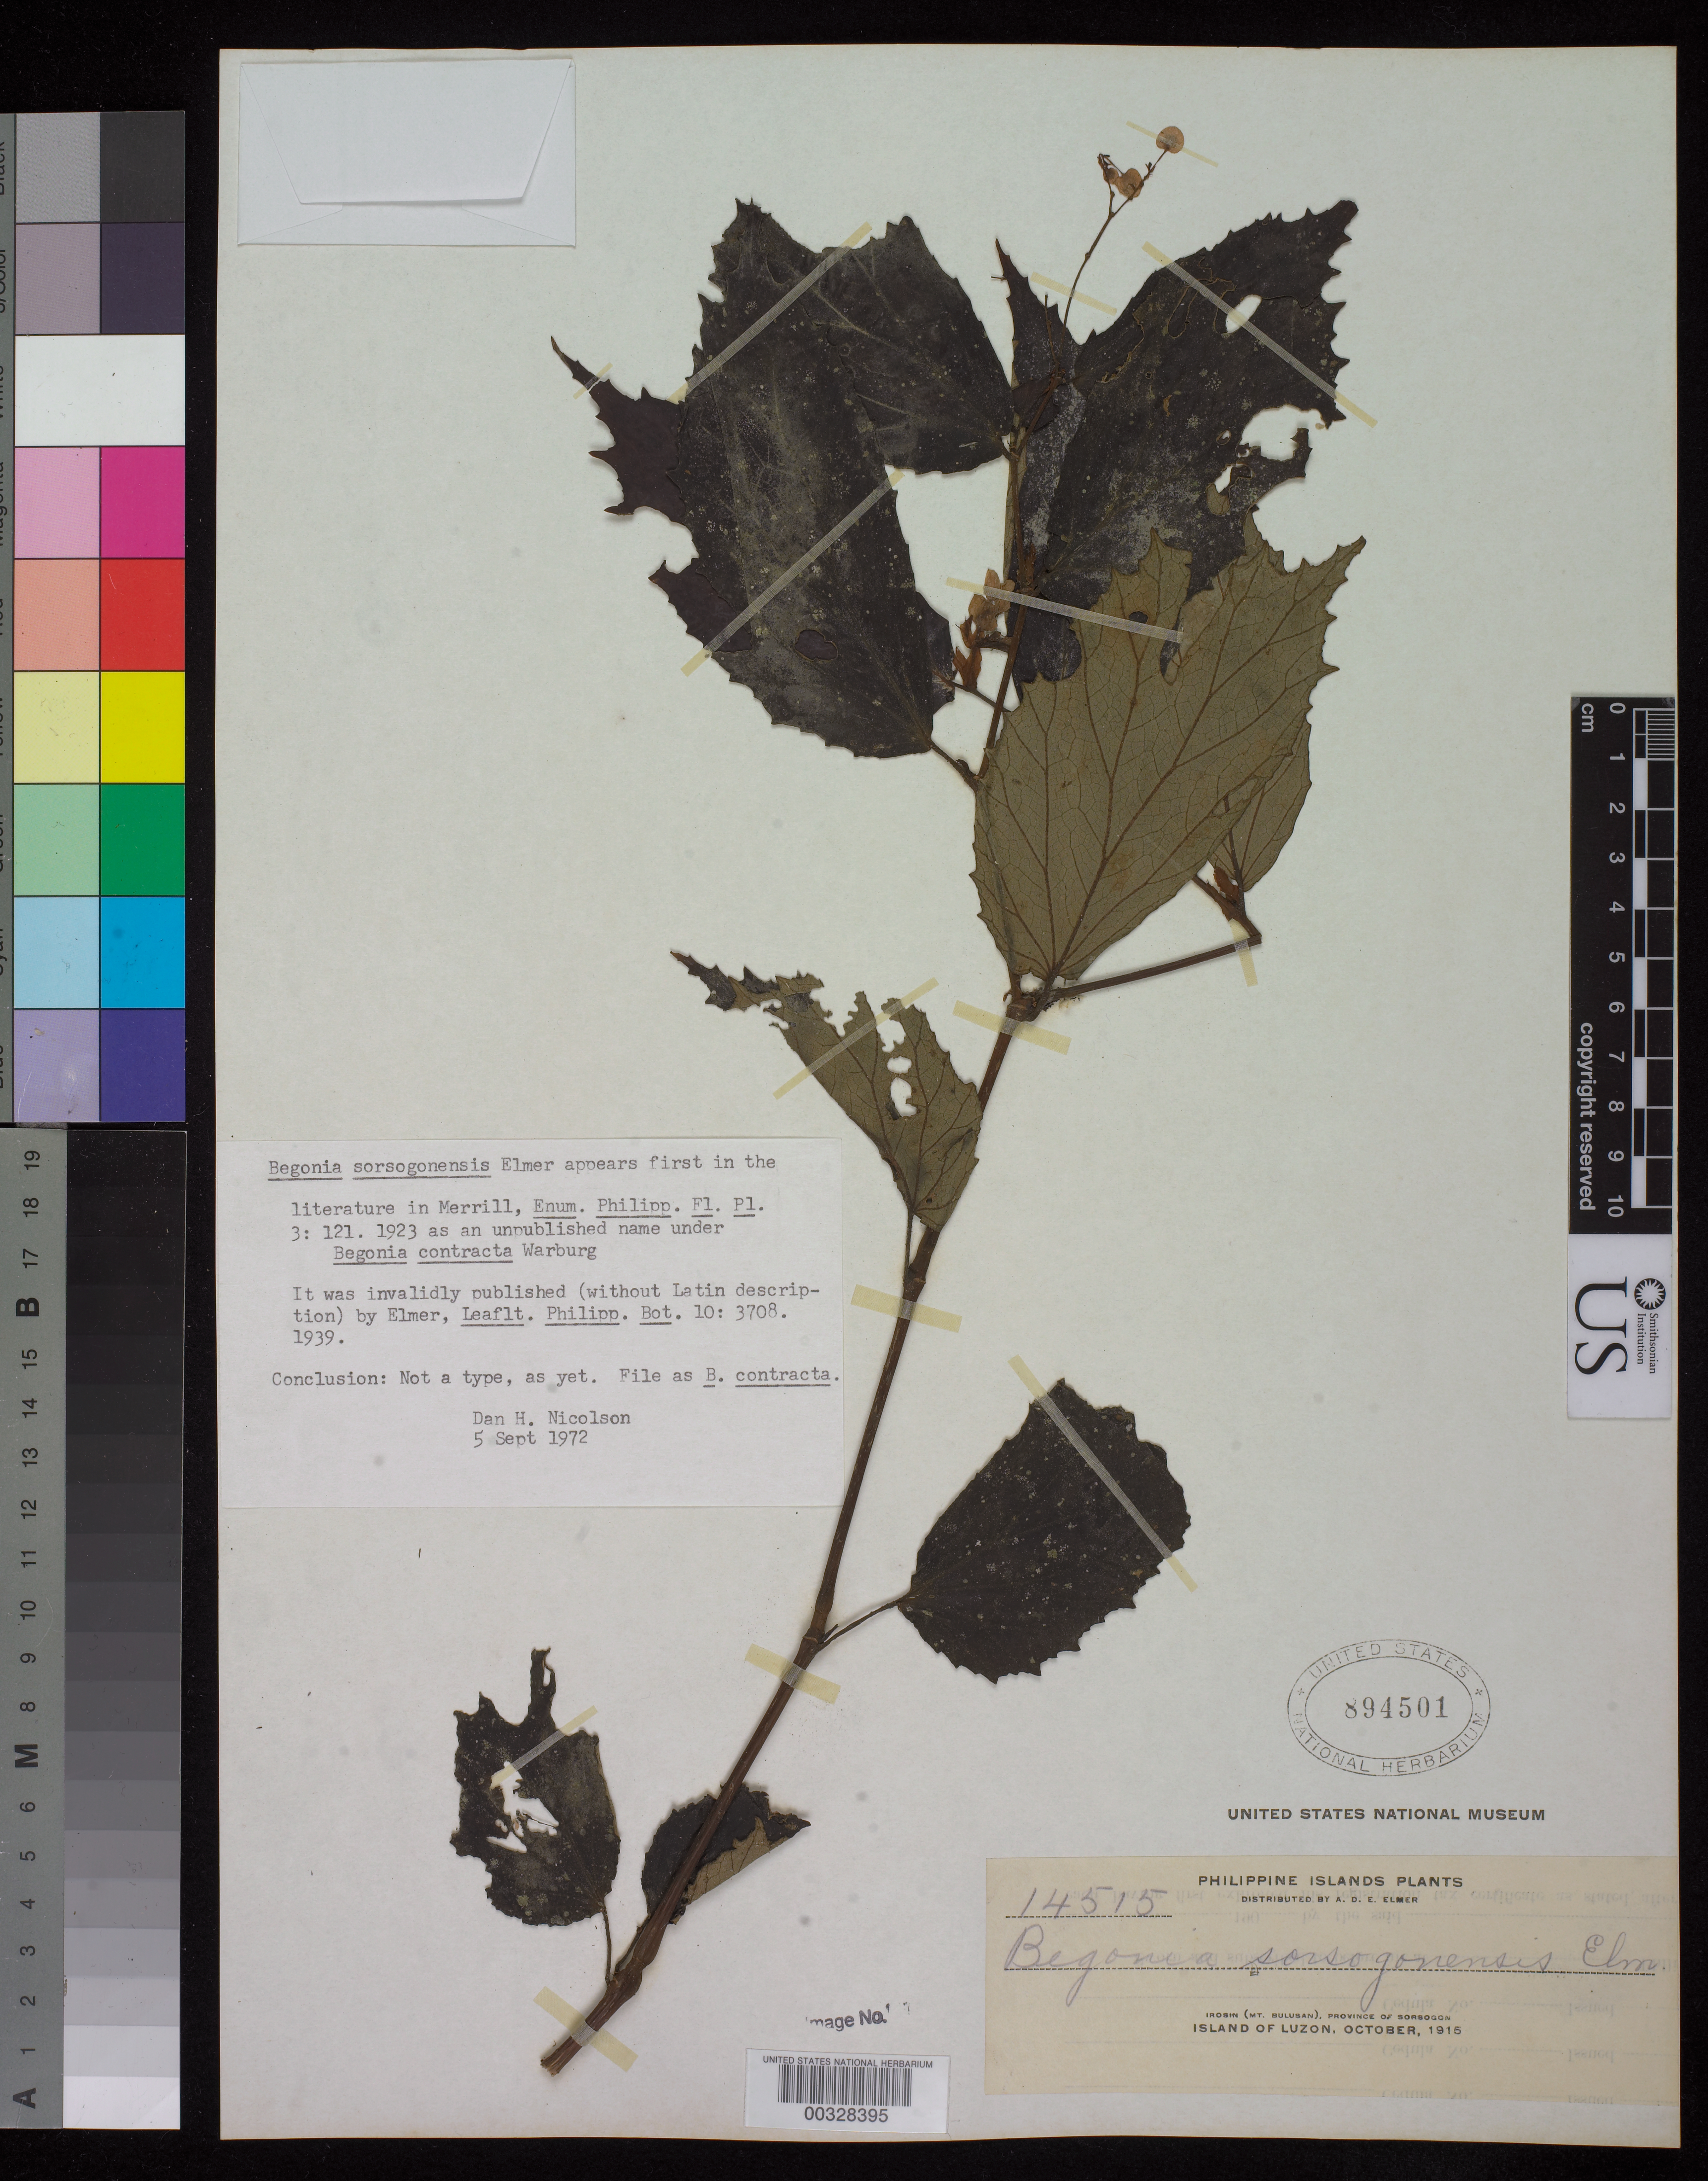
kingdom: Plantae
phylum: Tracheophyta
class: Magnoliopsida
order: Cucurbitales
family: Begoniaceae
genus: Begonia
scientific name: Begonia contracta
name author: Warb.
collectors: A. D. E. Elmer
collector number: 14515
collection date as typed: Oct 1915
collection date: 1915-10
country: Philippines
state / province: Bicol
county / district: Sorsogon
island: Luzon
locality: Irosin (Mt. Bulusan)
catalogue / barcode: US 894501